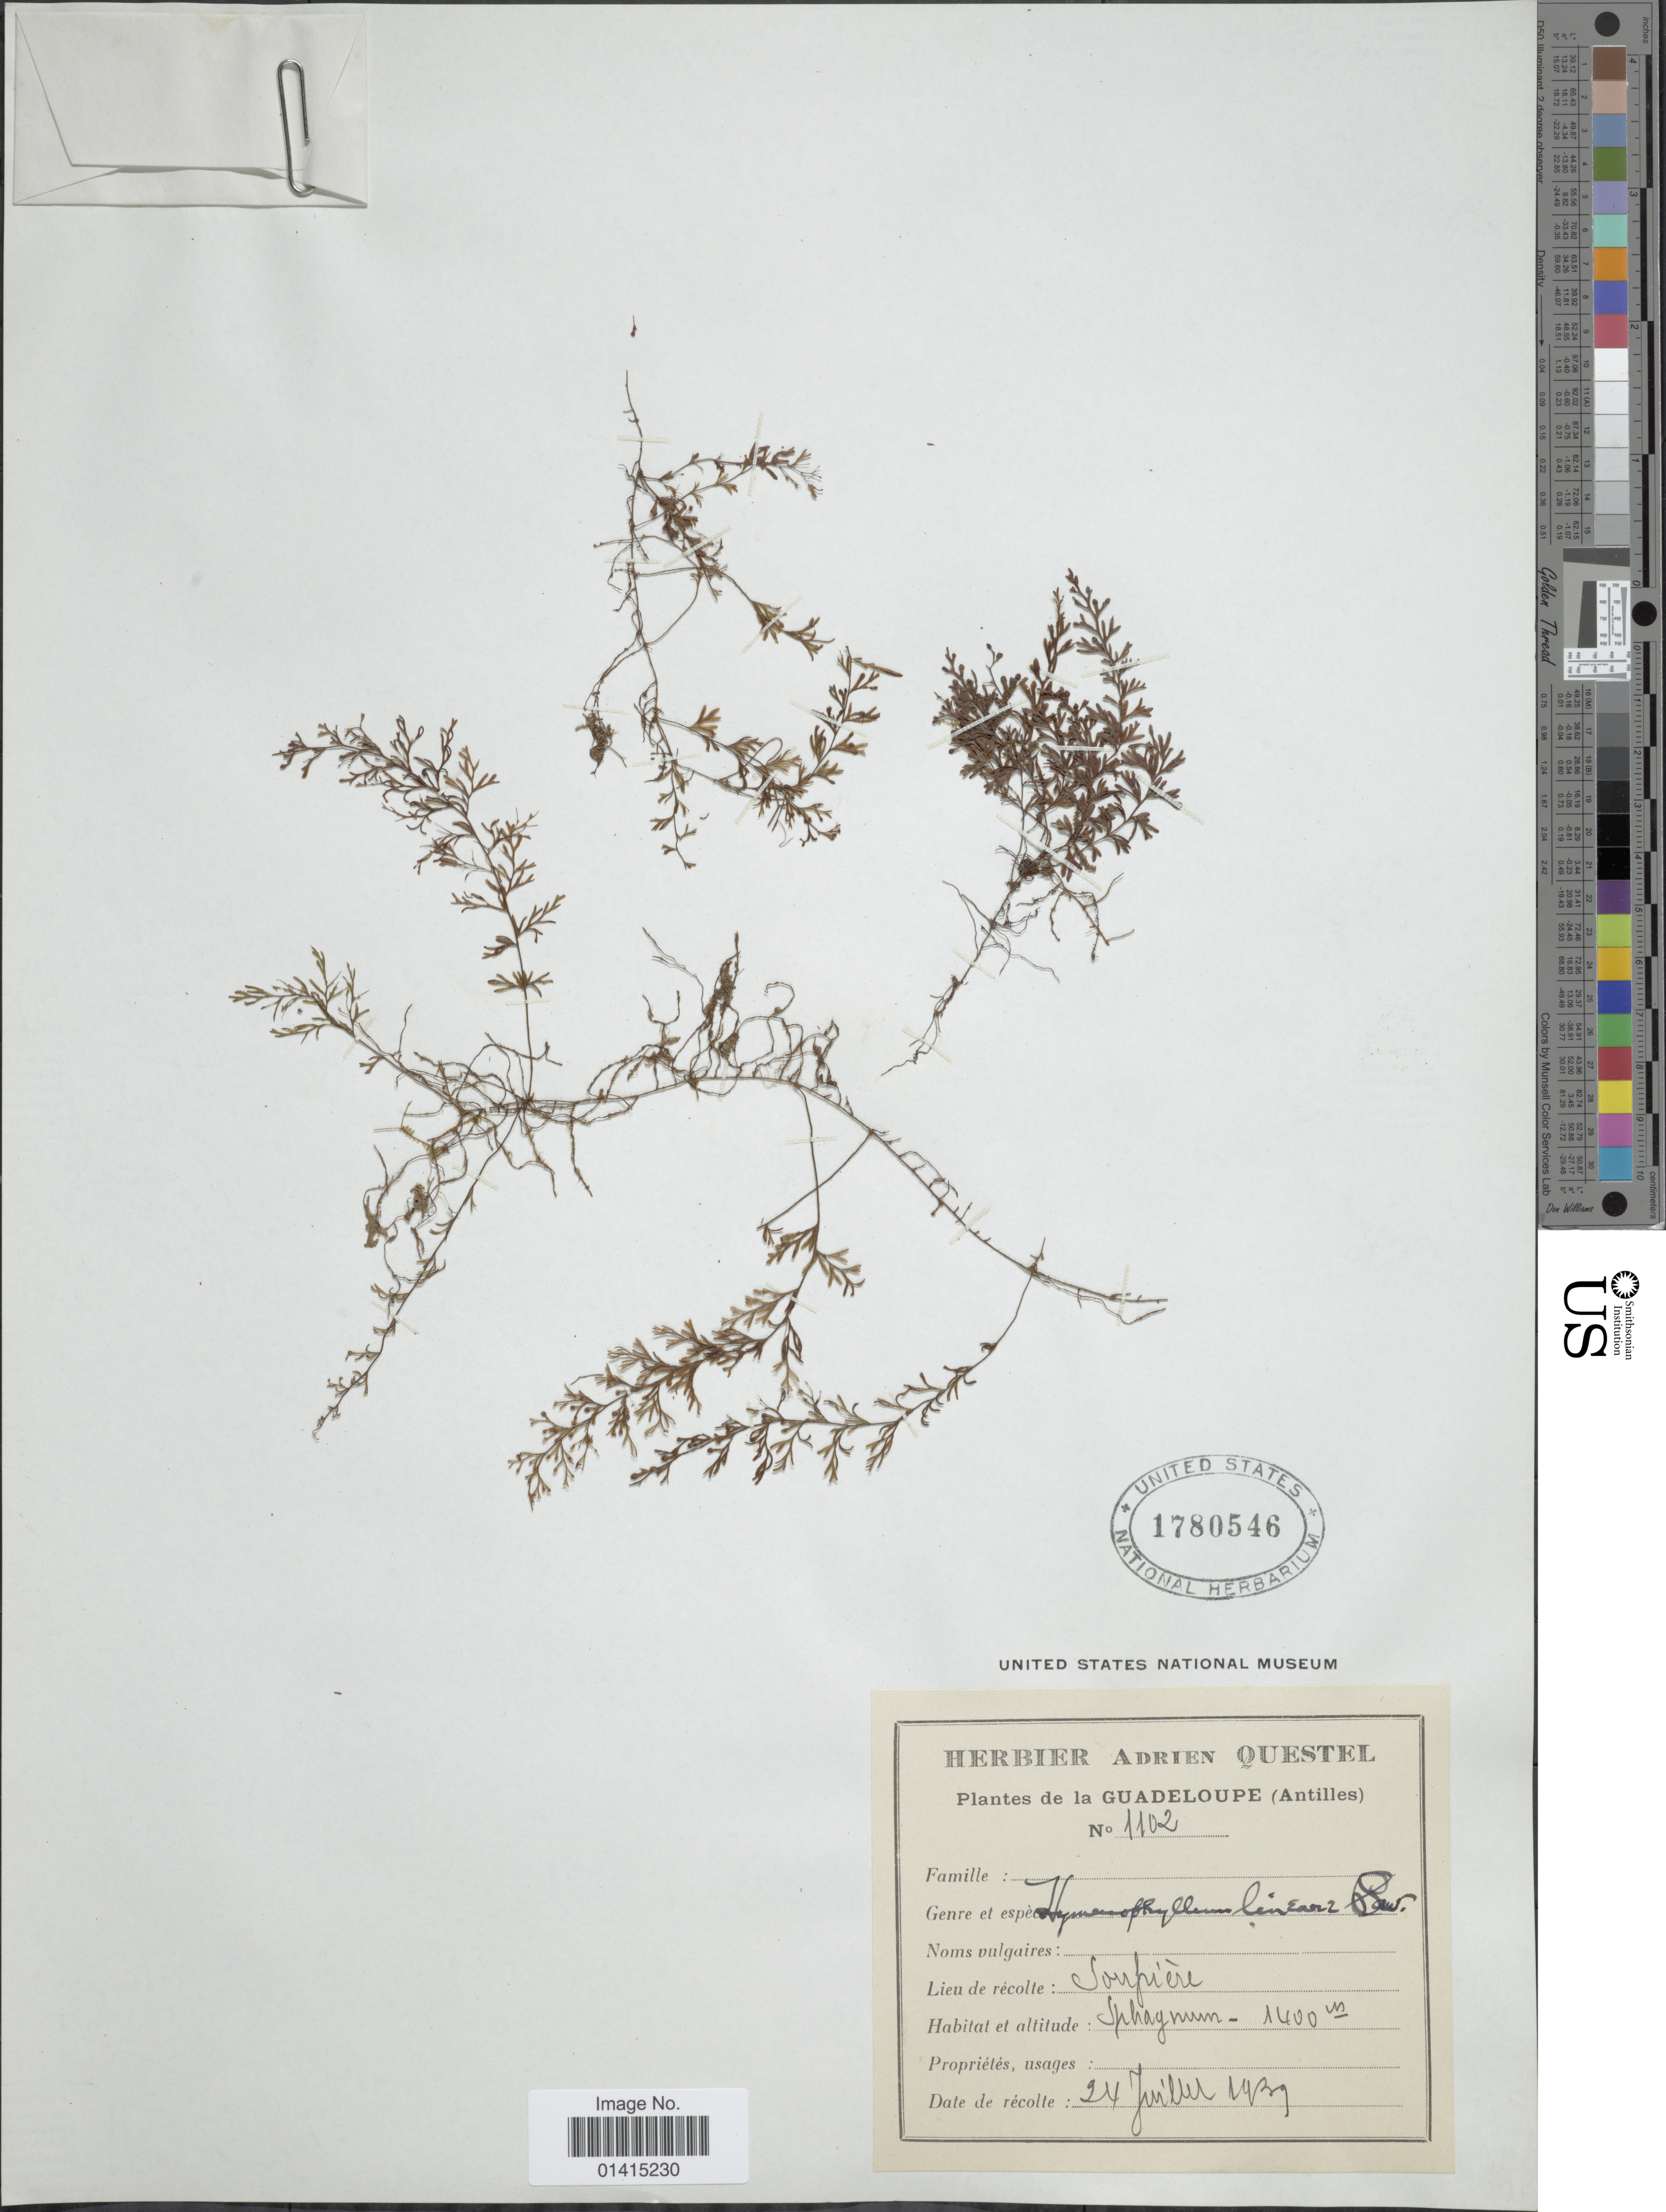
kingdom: Plantae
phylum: Tracheophyta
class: Polypodiopsida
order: Hymenophyllales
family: Hymenophyllaceae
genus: Hymenophyllum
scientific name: Hymenophyllum lineare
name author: (Sw.) Sw.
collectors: A. Questel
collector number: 1102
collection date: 1939-07-24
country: Guadeloupe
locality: Guadeloupe(Antilles) Soufiere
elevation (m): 1400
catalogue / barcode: US 1780546